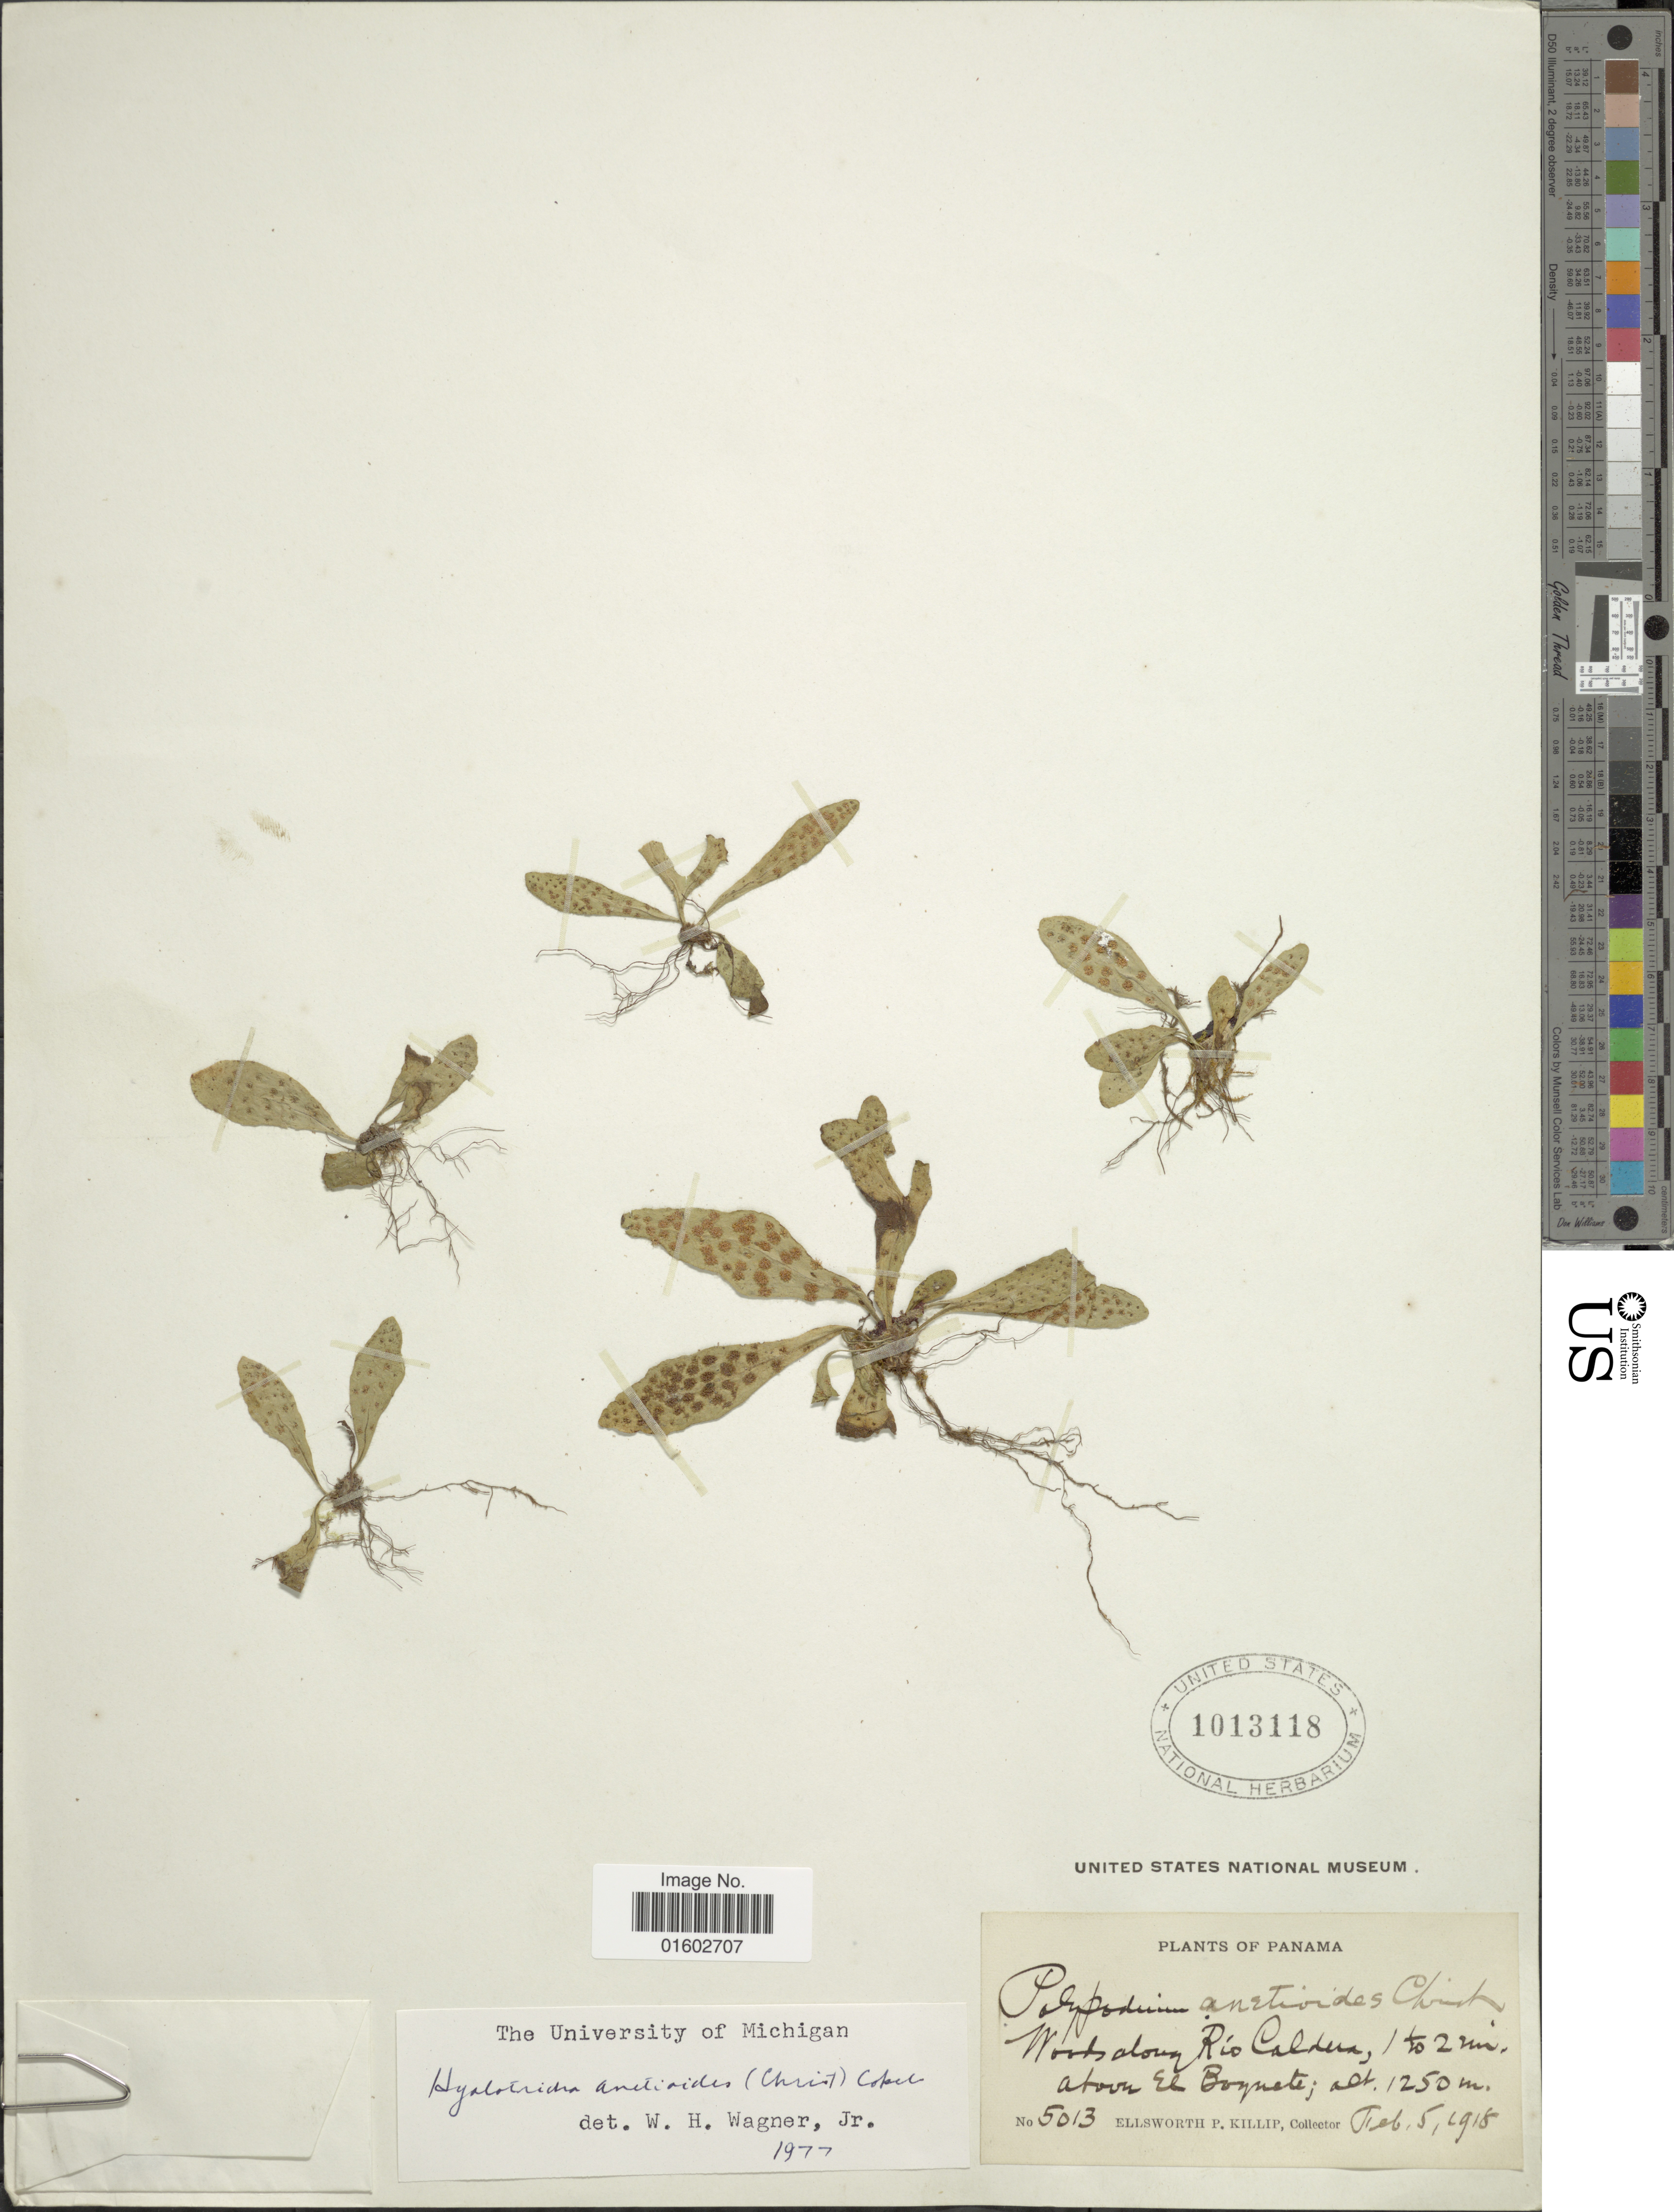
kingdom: Plantae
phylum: Tracheophyta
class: Polypodiopsida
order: Polypodiales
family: Polypodiaceae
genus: Campyloneurum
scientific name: Campyloneurum anetioides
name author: (Christ) R.M. Tryon & A.F. Tryon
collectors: E. P. Killip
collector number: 5013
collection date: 1918-02-05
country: Panama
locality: West along Rio Caldera, 1 to 2 mi. above El Boquete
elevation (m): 1250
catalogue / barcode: US 1013118